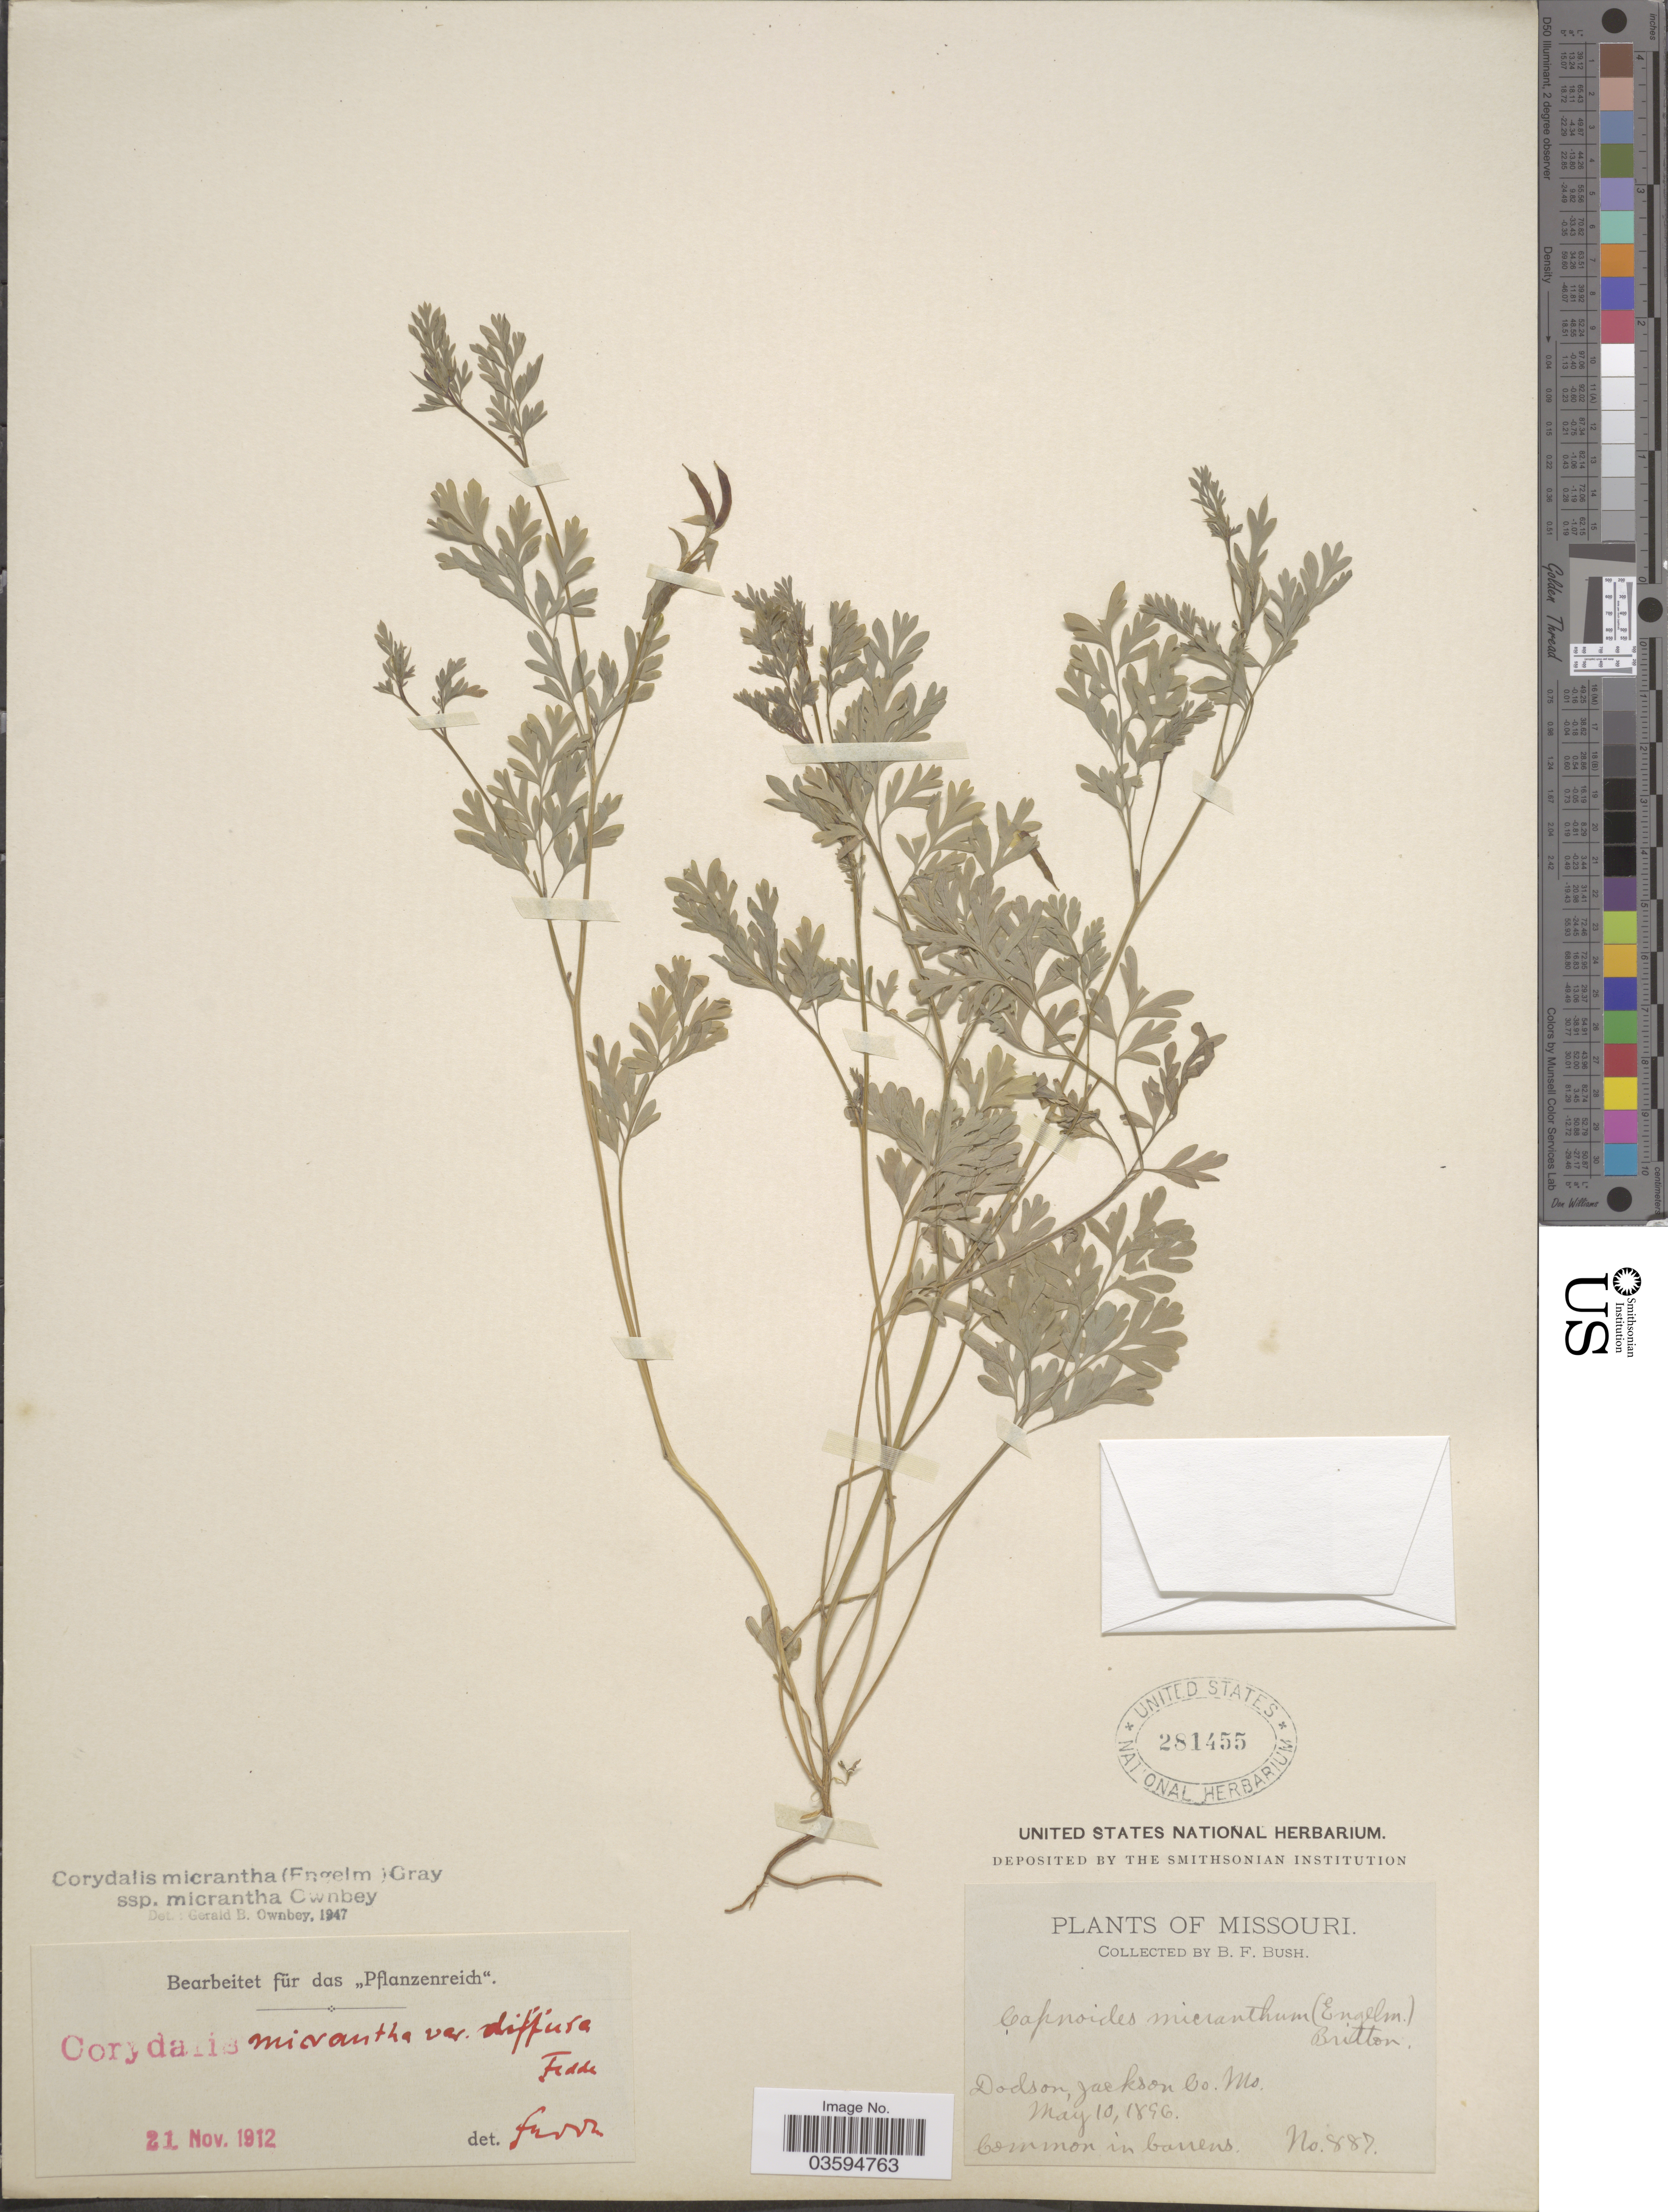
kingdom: Plantae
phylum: Tracheophyta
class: Magnoliopsida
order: Ranunculales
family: Papaveraceae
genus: Corydalis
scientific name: Corydalis micrantha subsp. micrantha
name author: (Engelm. & A. Gray) A. Gray & J.M. Coult.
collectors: B. F. Bush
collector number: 887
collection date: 1896-05-10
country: United States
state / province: Missouri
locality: Dodson, Jackson Co.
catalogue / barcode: US 281455